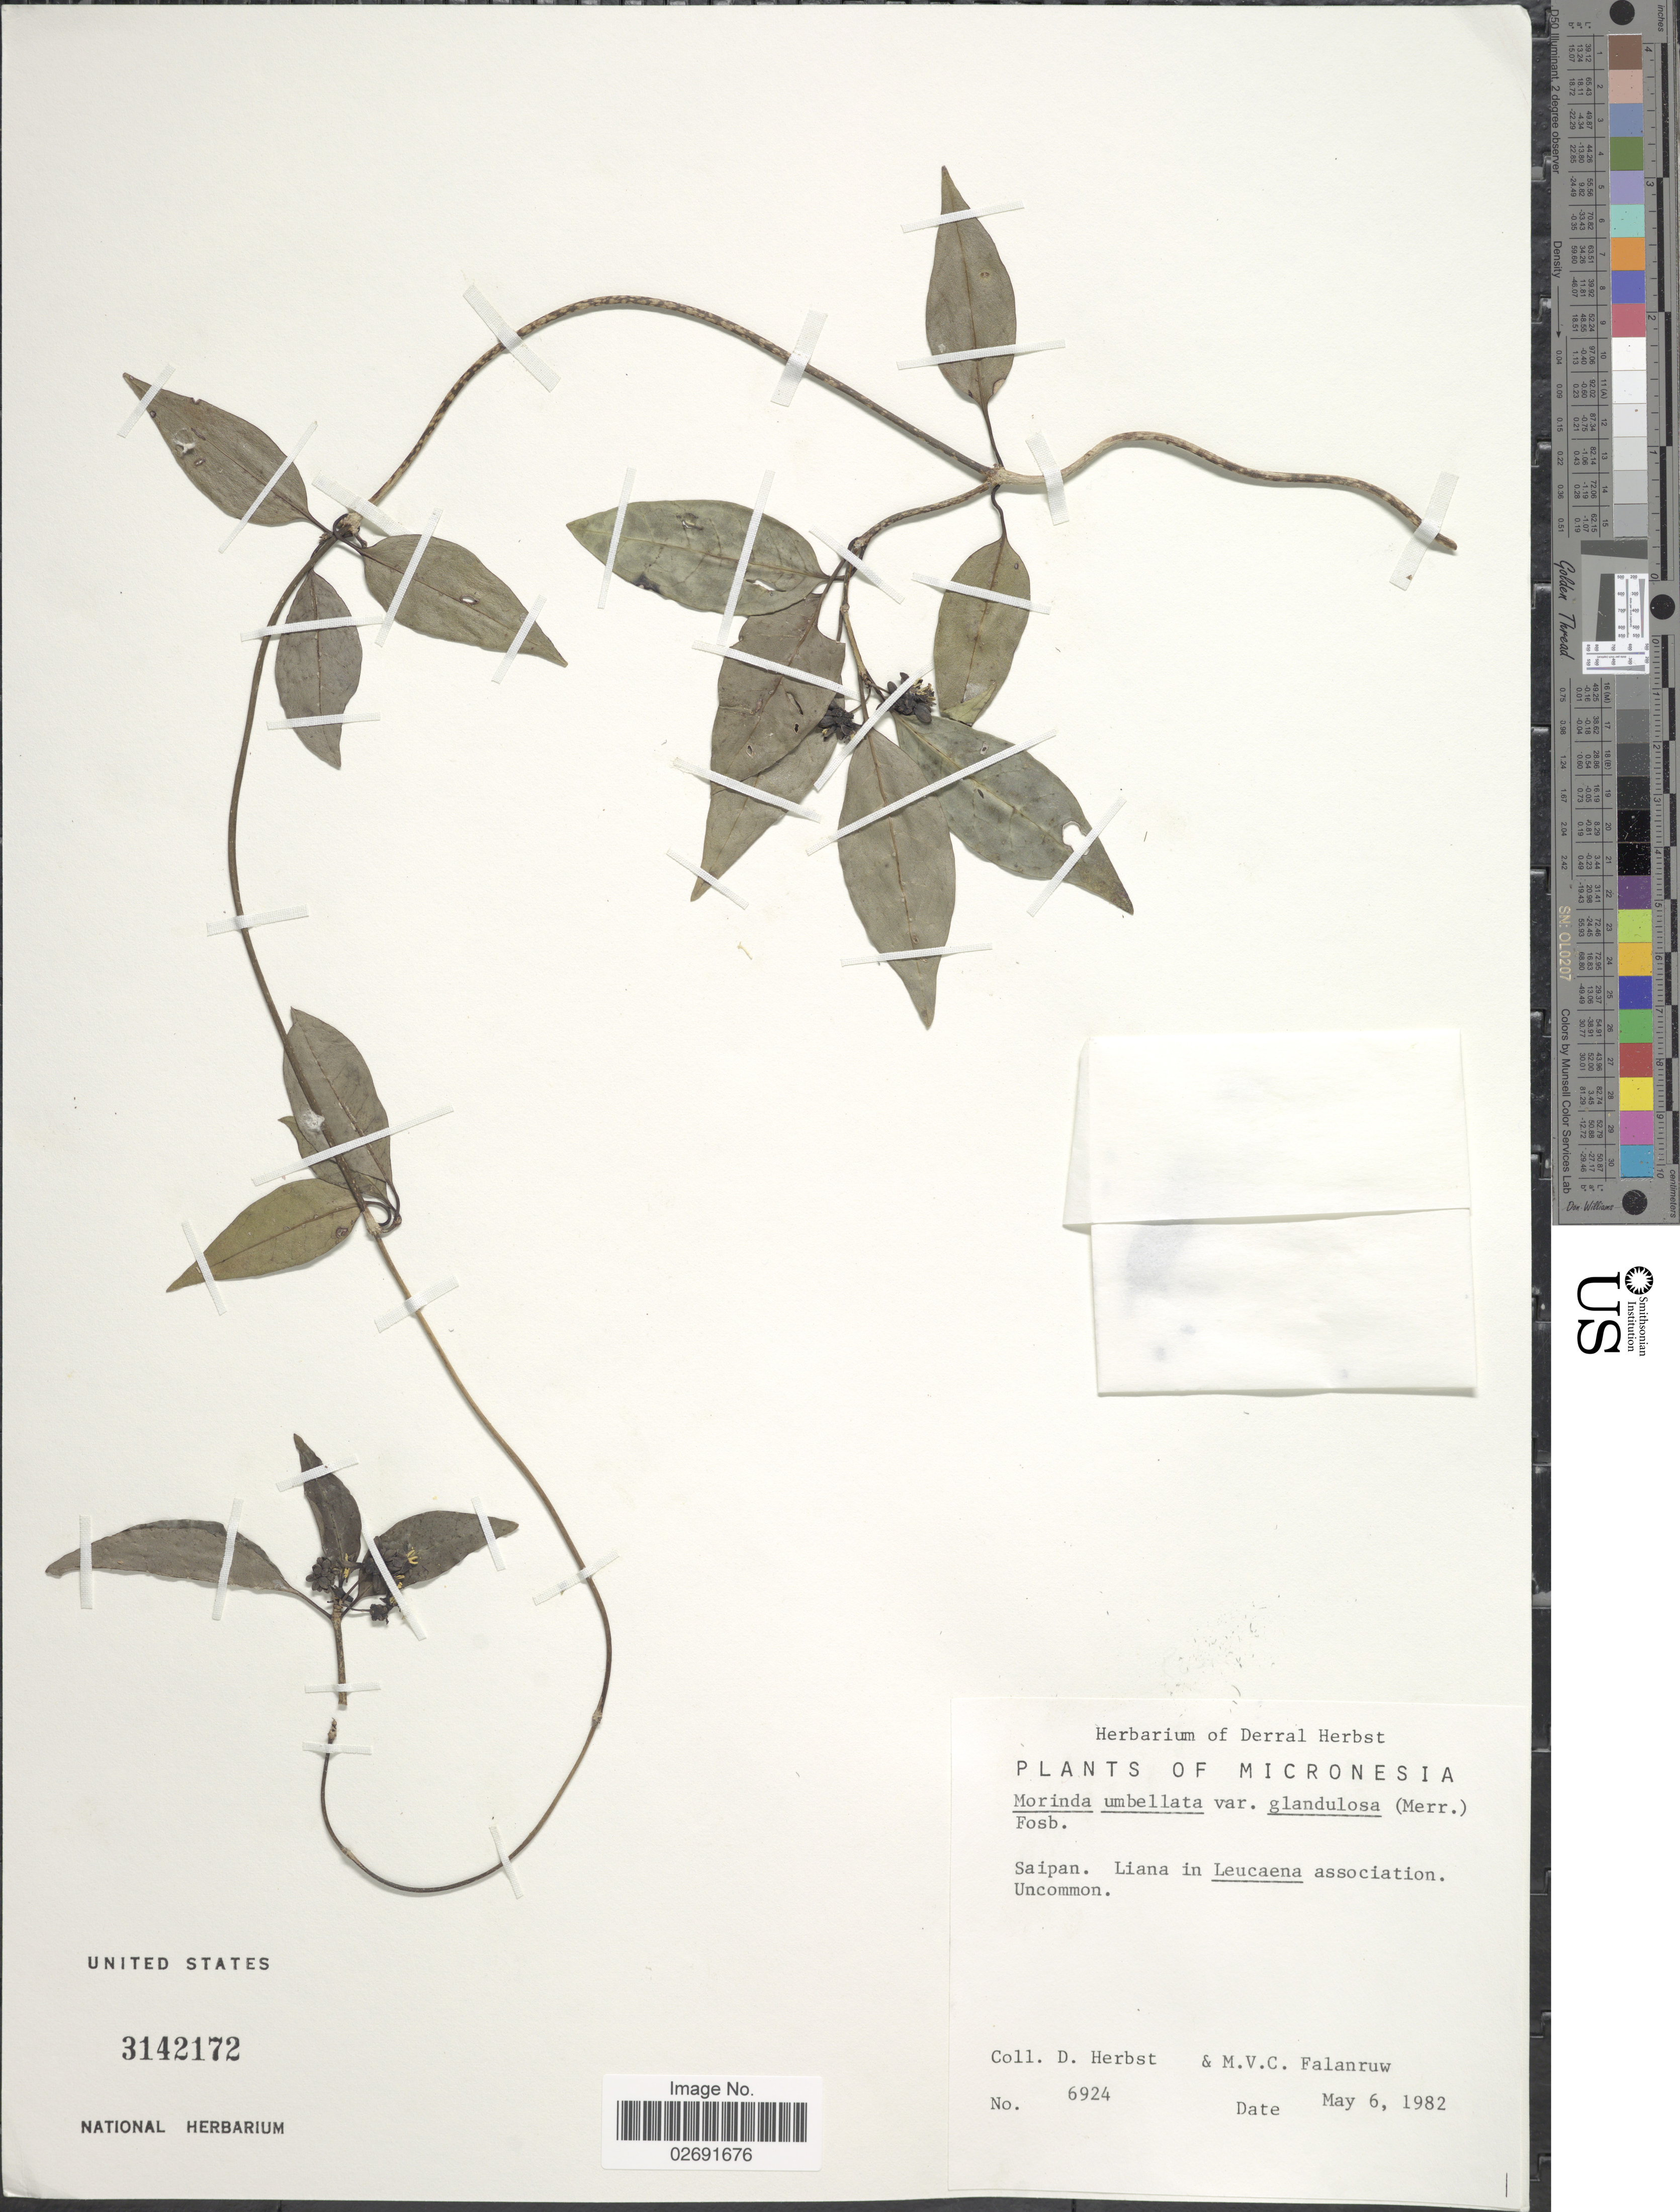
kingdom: Plantae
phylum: Tracheophyta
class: Magnoliopsida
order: Gentianales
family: Rubiaceae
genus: Gynochthodes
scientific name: Gynochthodes myrtifolia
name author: (A. Gray) Razafim. & B. Bremer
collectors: D. Herbst & M. V. Falanruw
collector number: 6924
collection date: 1982-05-06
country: Northern Mariana Islands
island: Saipan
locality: Saipan.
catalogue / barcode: US 3142172